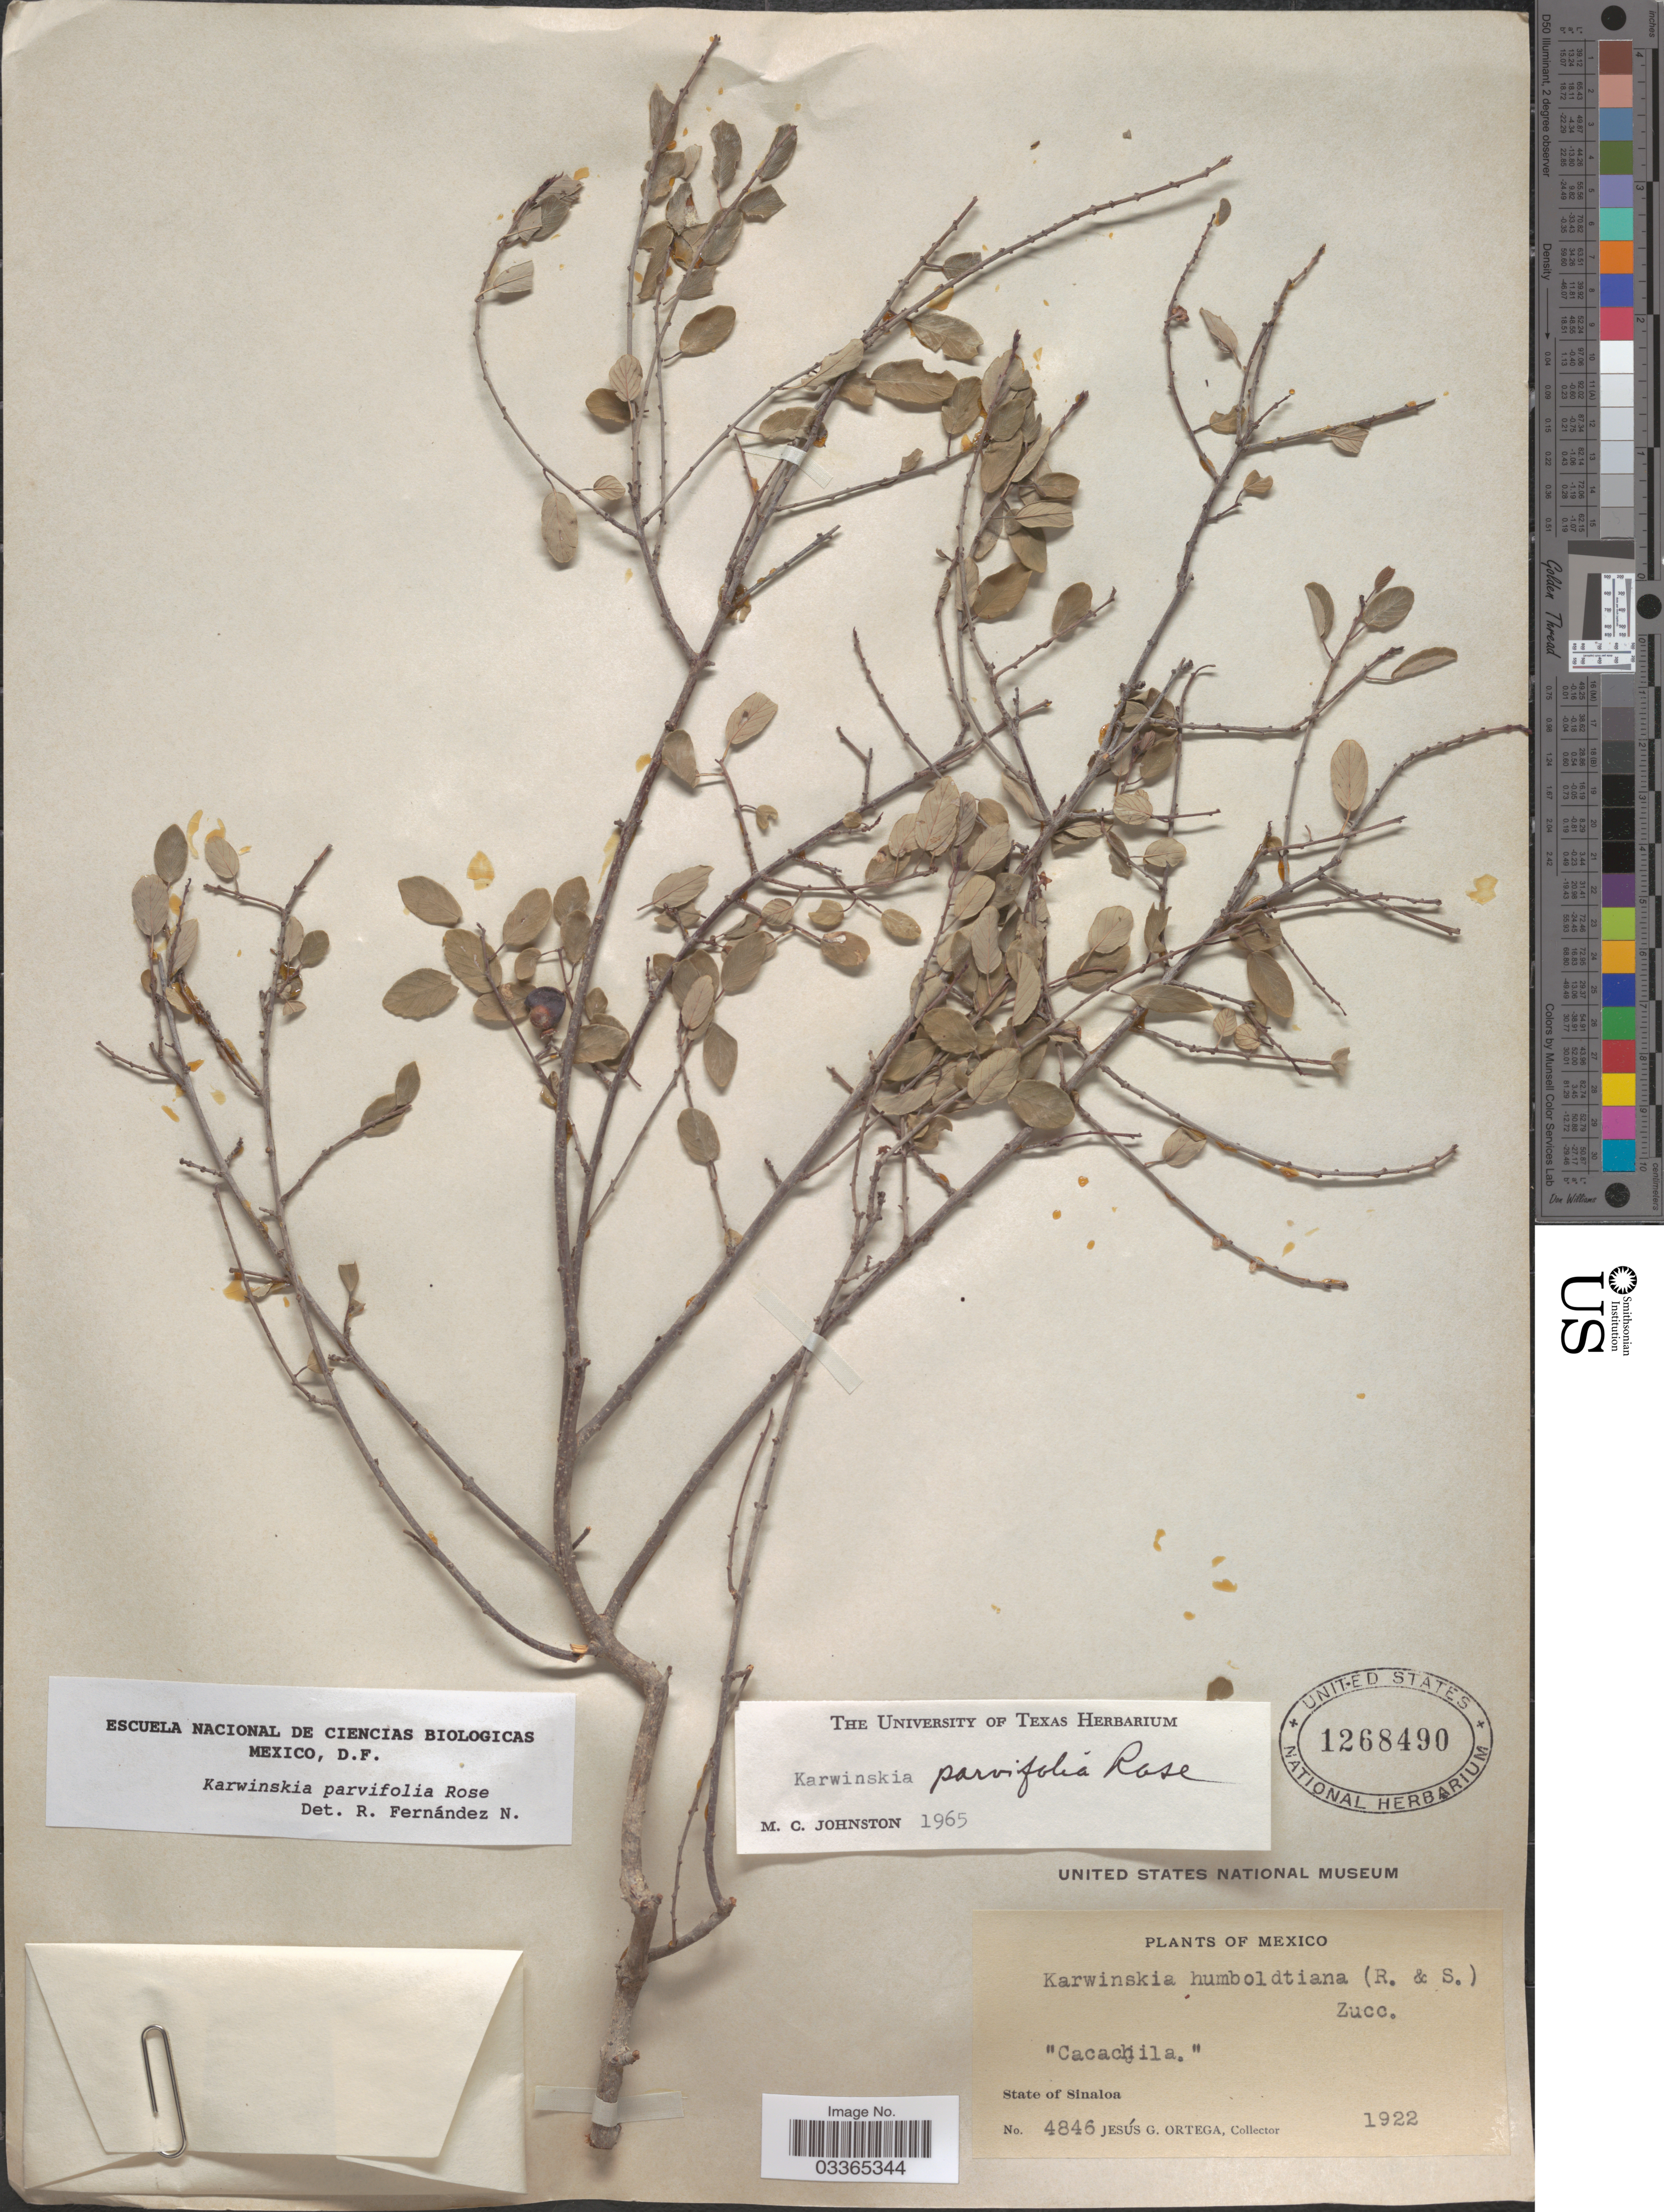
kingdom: Plantae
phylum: Tracheophyta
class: Magnoliopsida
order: Rosales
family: Rhamnaceae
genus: Karwinskia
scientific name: Karwinskia parvifolia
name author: Rose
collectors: J. Ortega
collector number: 4846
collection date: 1922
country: Mexico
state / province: Sinaloa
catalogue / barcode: US 1268490